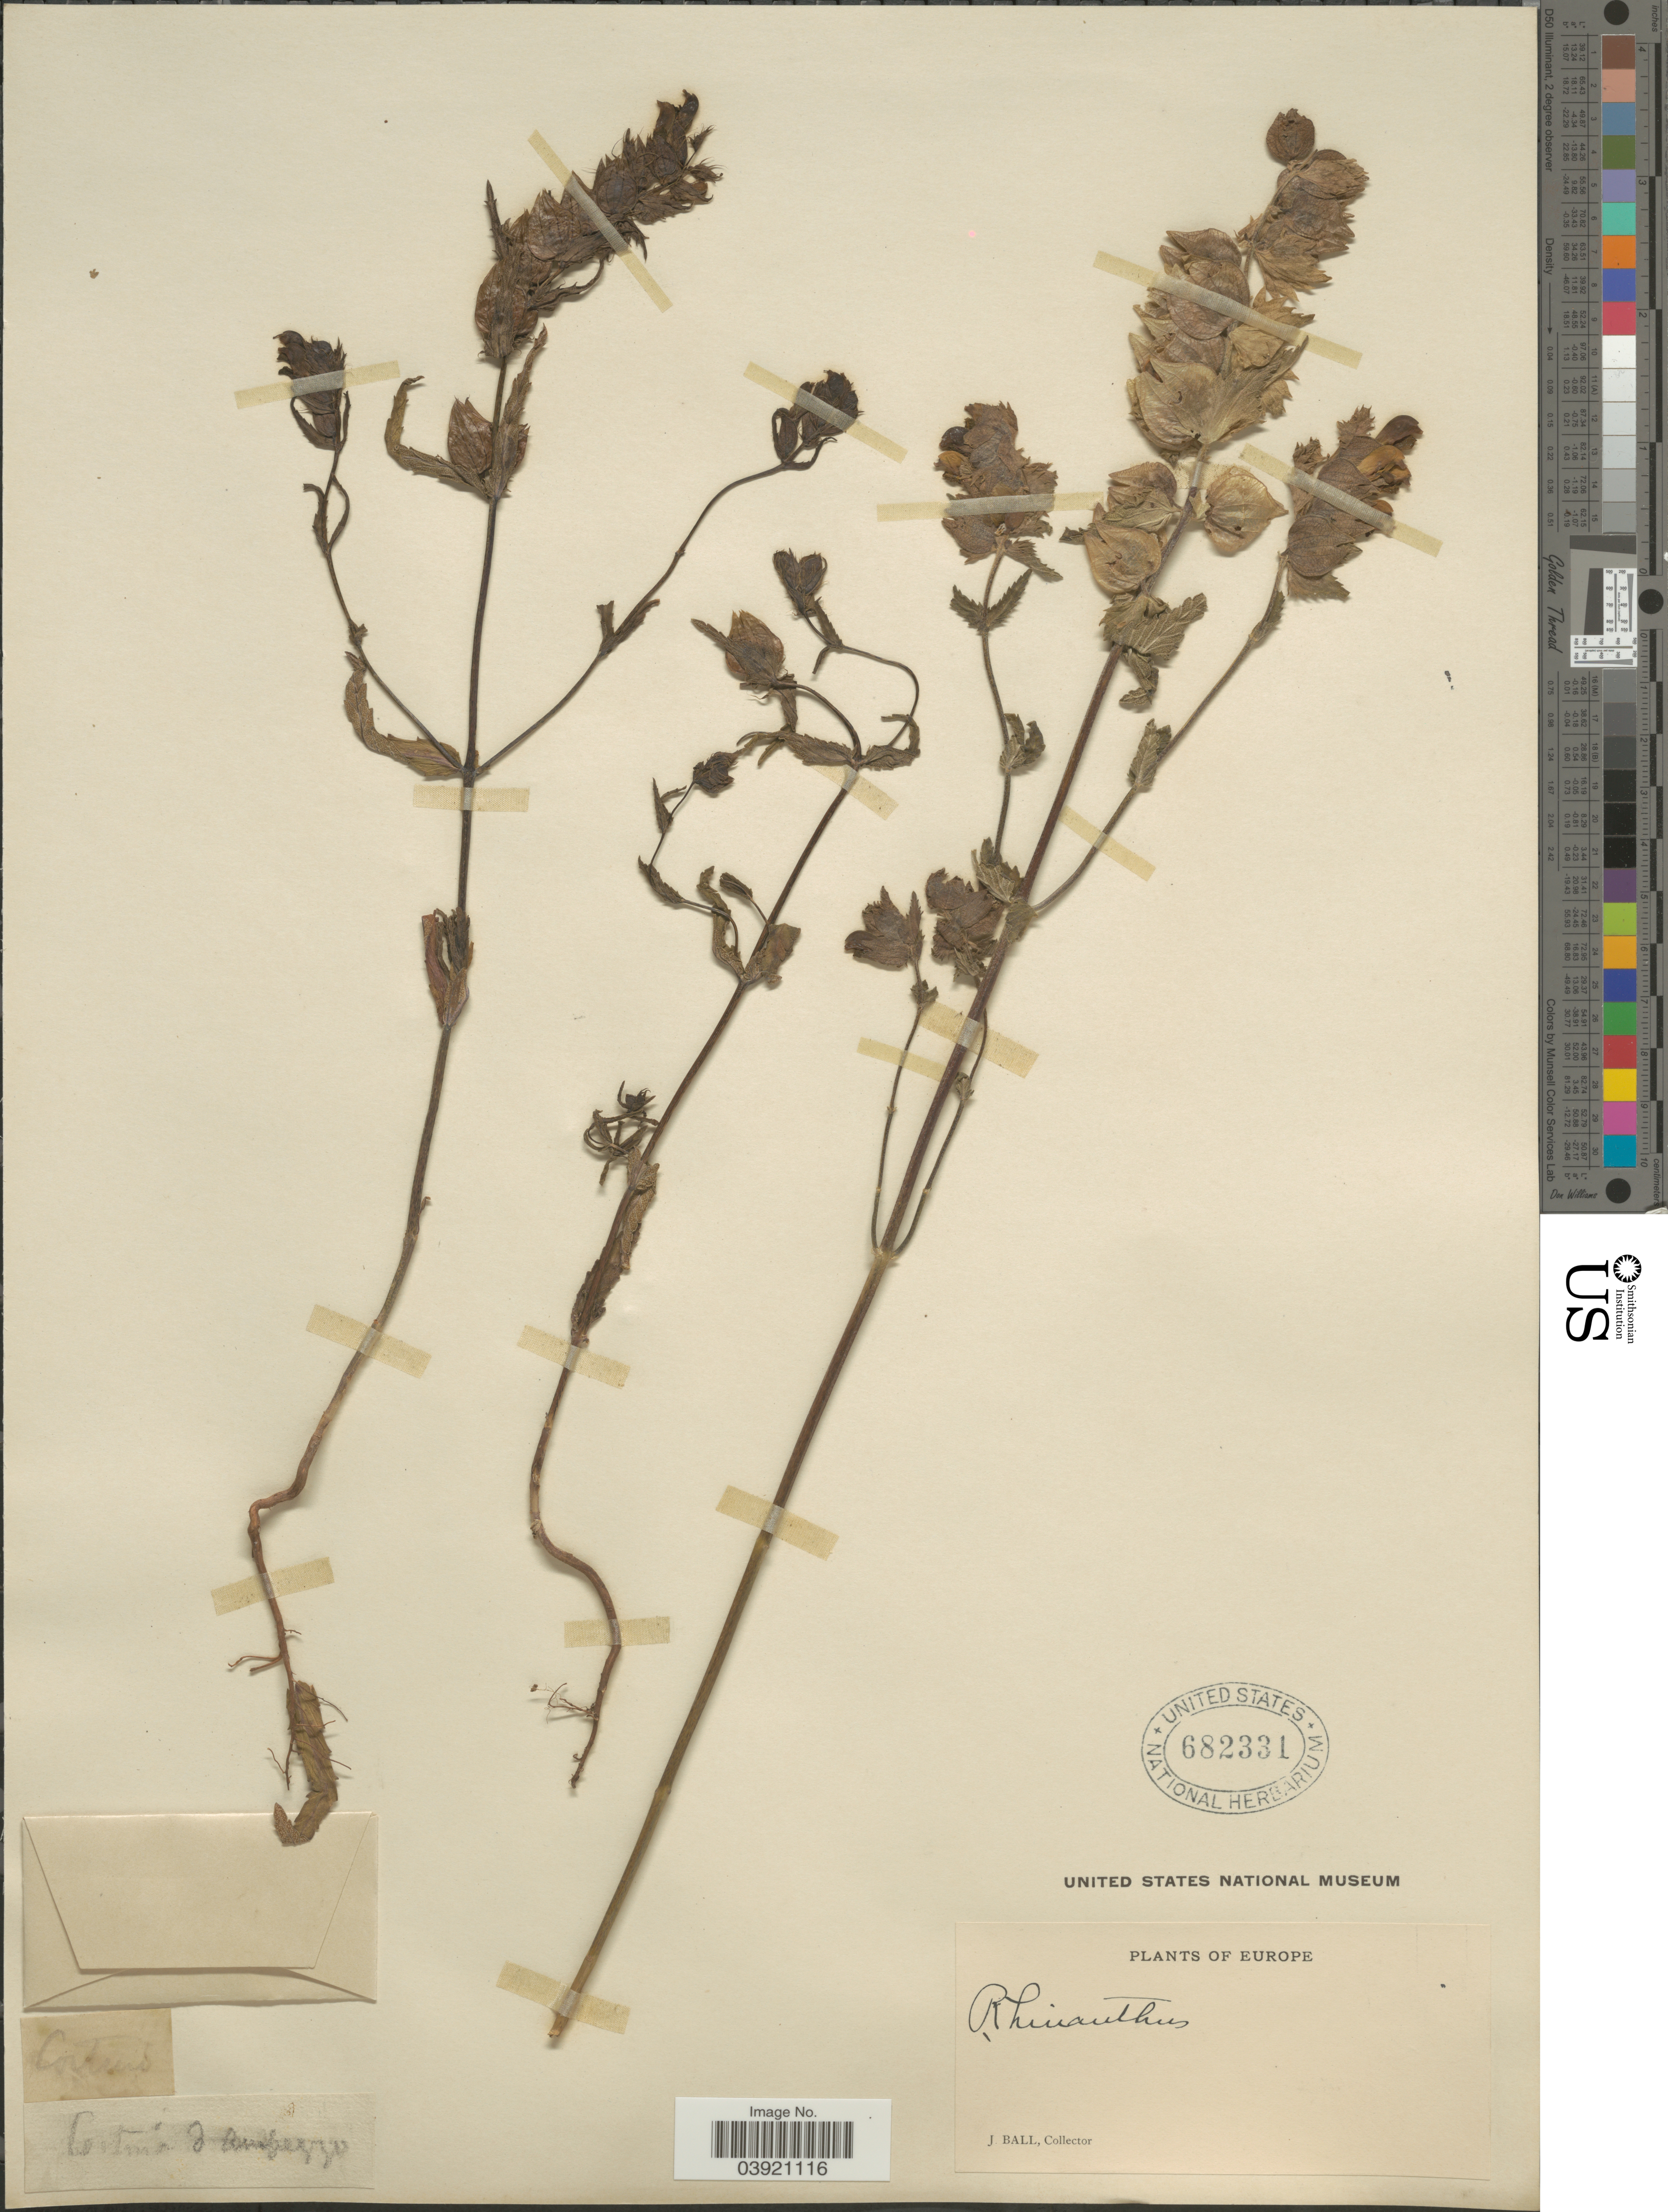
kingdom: Plantae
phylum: Tracheophyta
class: Magnoliopsida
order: Lamiales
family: Orobanchaceae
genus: Rhinanthus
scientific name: Rhinanthus sp.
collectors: J. Ball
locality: Europe.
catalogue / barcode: US 682331